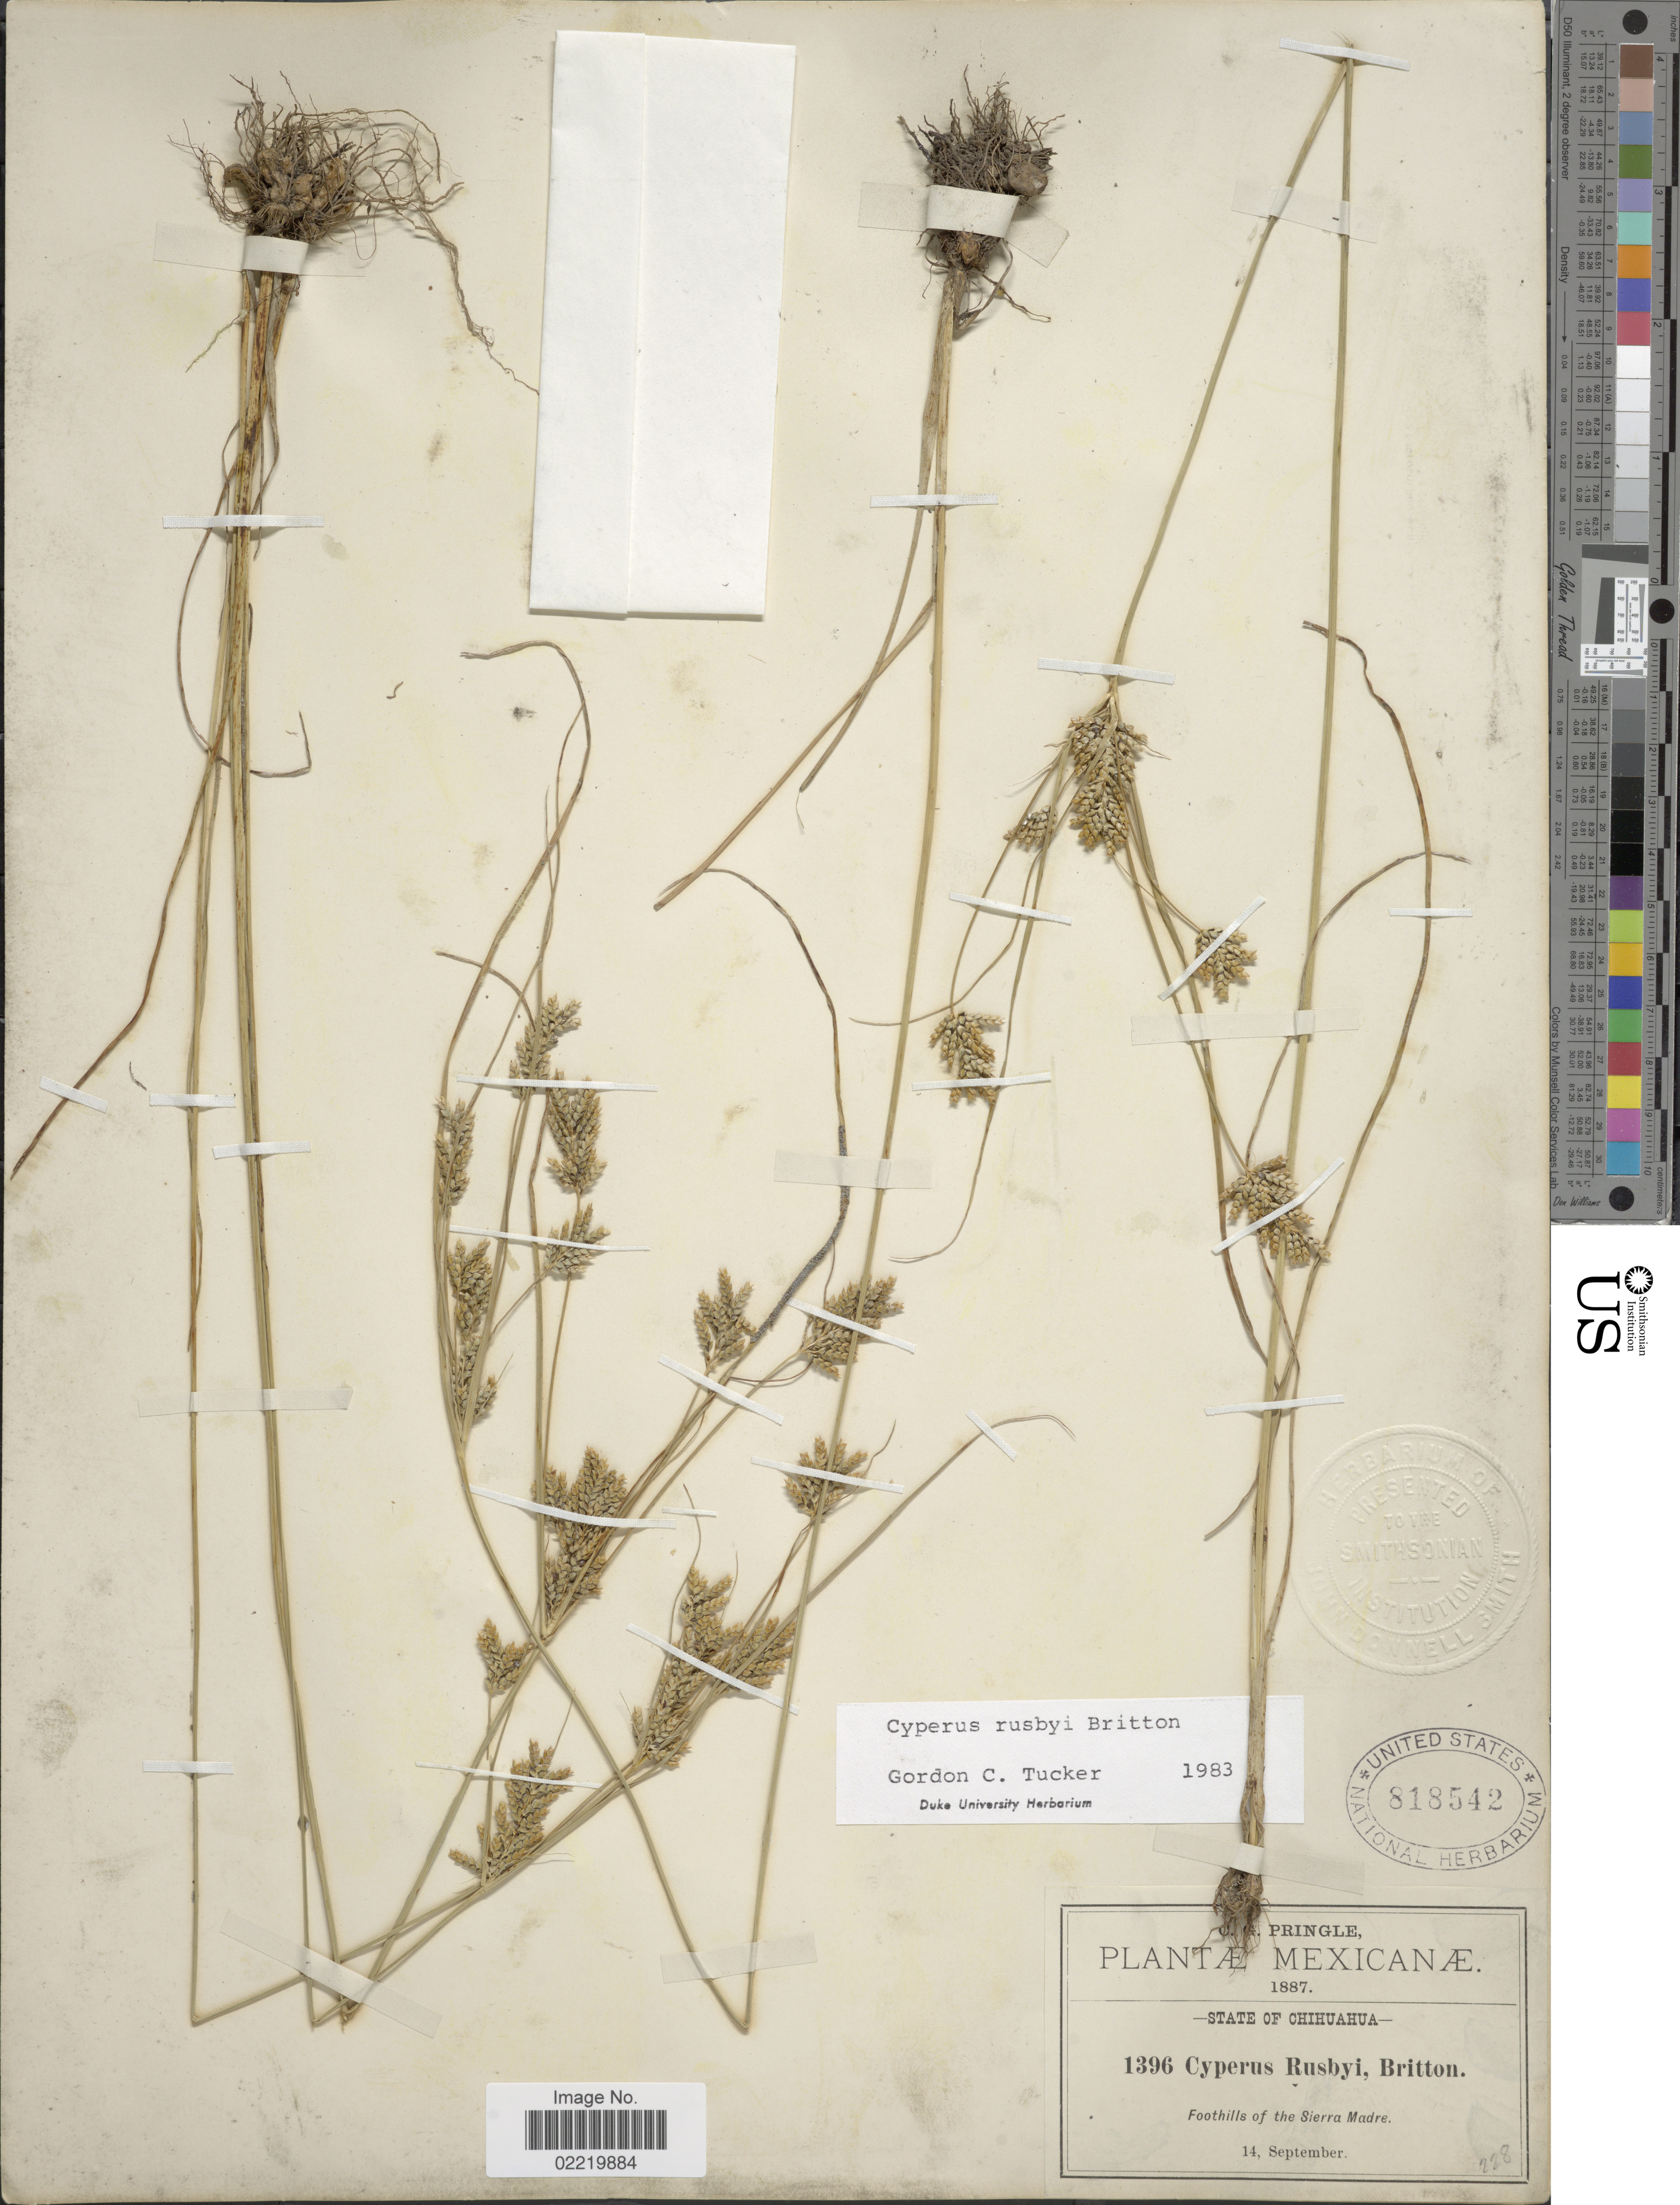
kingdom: Plantae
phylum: Tracheophyta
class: Liliopsida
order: Poales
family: Cyperaceae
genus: Cyperus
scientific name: Cyperus sphaerolepis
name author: Boeckeler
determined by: Strong, Mark T., (BOT), Smithsonian Institution - National Museum of Natural History (UNITED STATES)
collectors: C. G. Pringle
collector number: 1396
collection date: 1887-09-14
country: Mexico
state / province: Chihuahua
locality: Foothills of the Sierra Madre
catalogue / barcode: US 818542